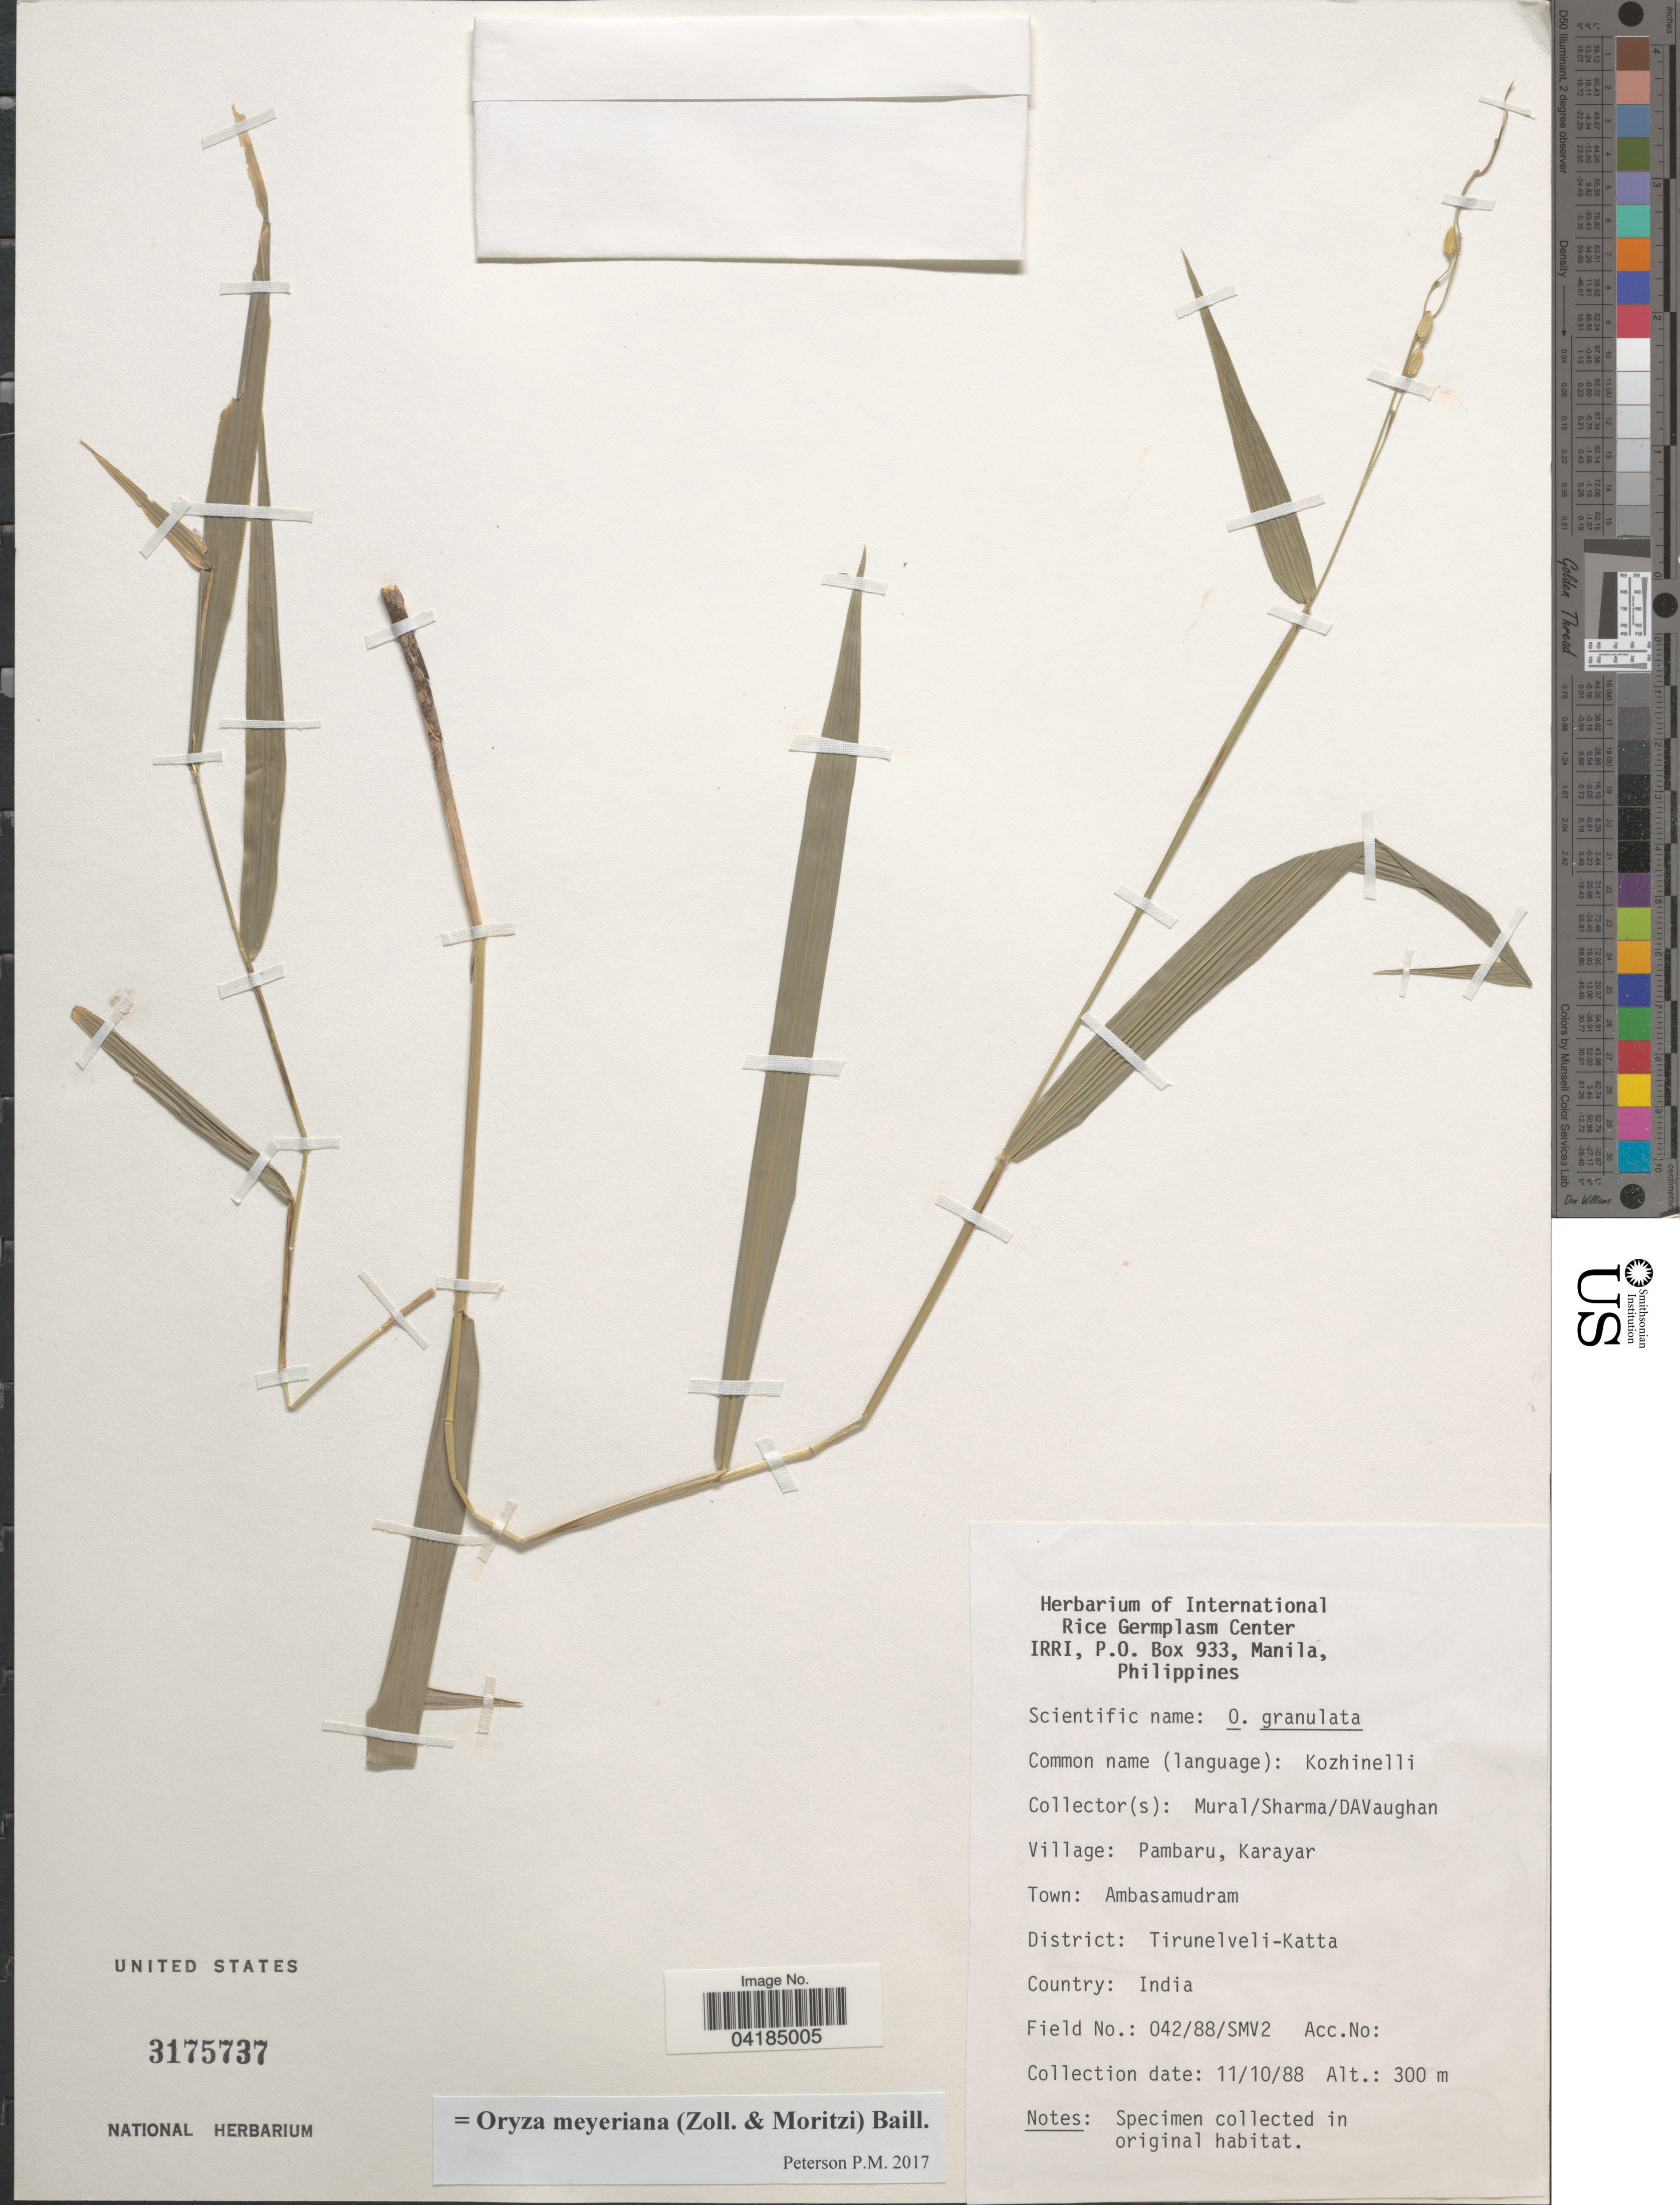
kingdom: Plantae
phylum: Tracheophyta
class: Liliopsida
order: Poales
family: Poaceae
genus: Oryza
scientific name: Oryza meyeriana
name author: (Zoll. & Mor.) Baill.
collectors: Mural, Sharma & D. Vaughan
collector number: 042/88/SMV2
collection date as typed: Transcribed d/m/y: 11/10/88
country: India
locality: Village: Pambaru, Karayar. Town: Ambasamudram. District: Tirunelveli-Katta.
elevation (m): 300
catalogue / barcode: US 3175737